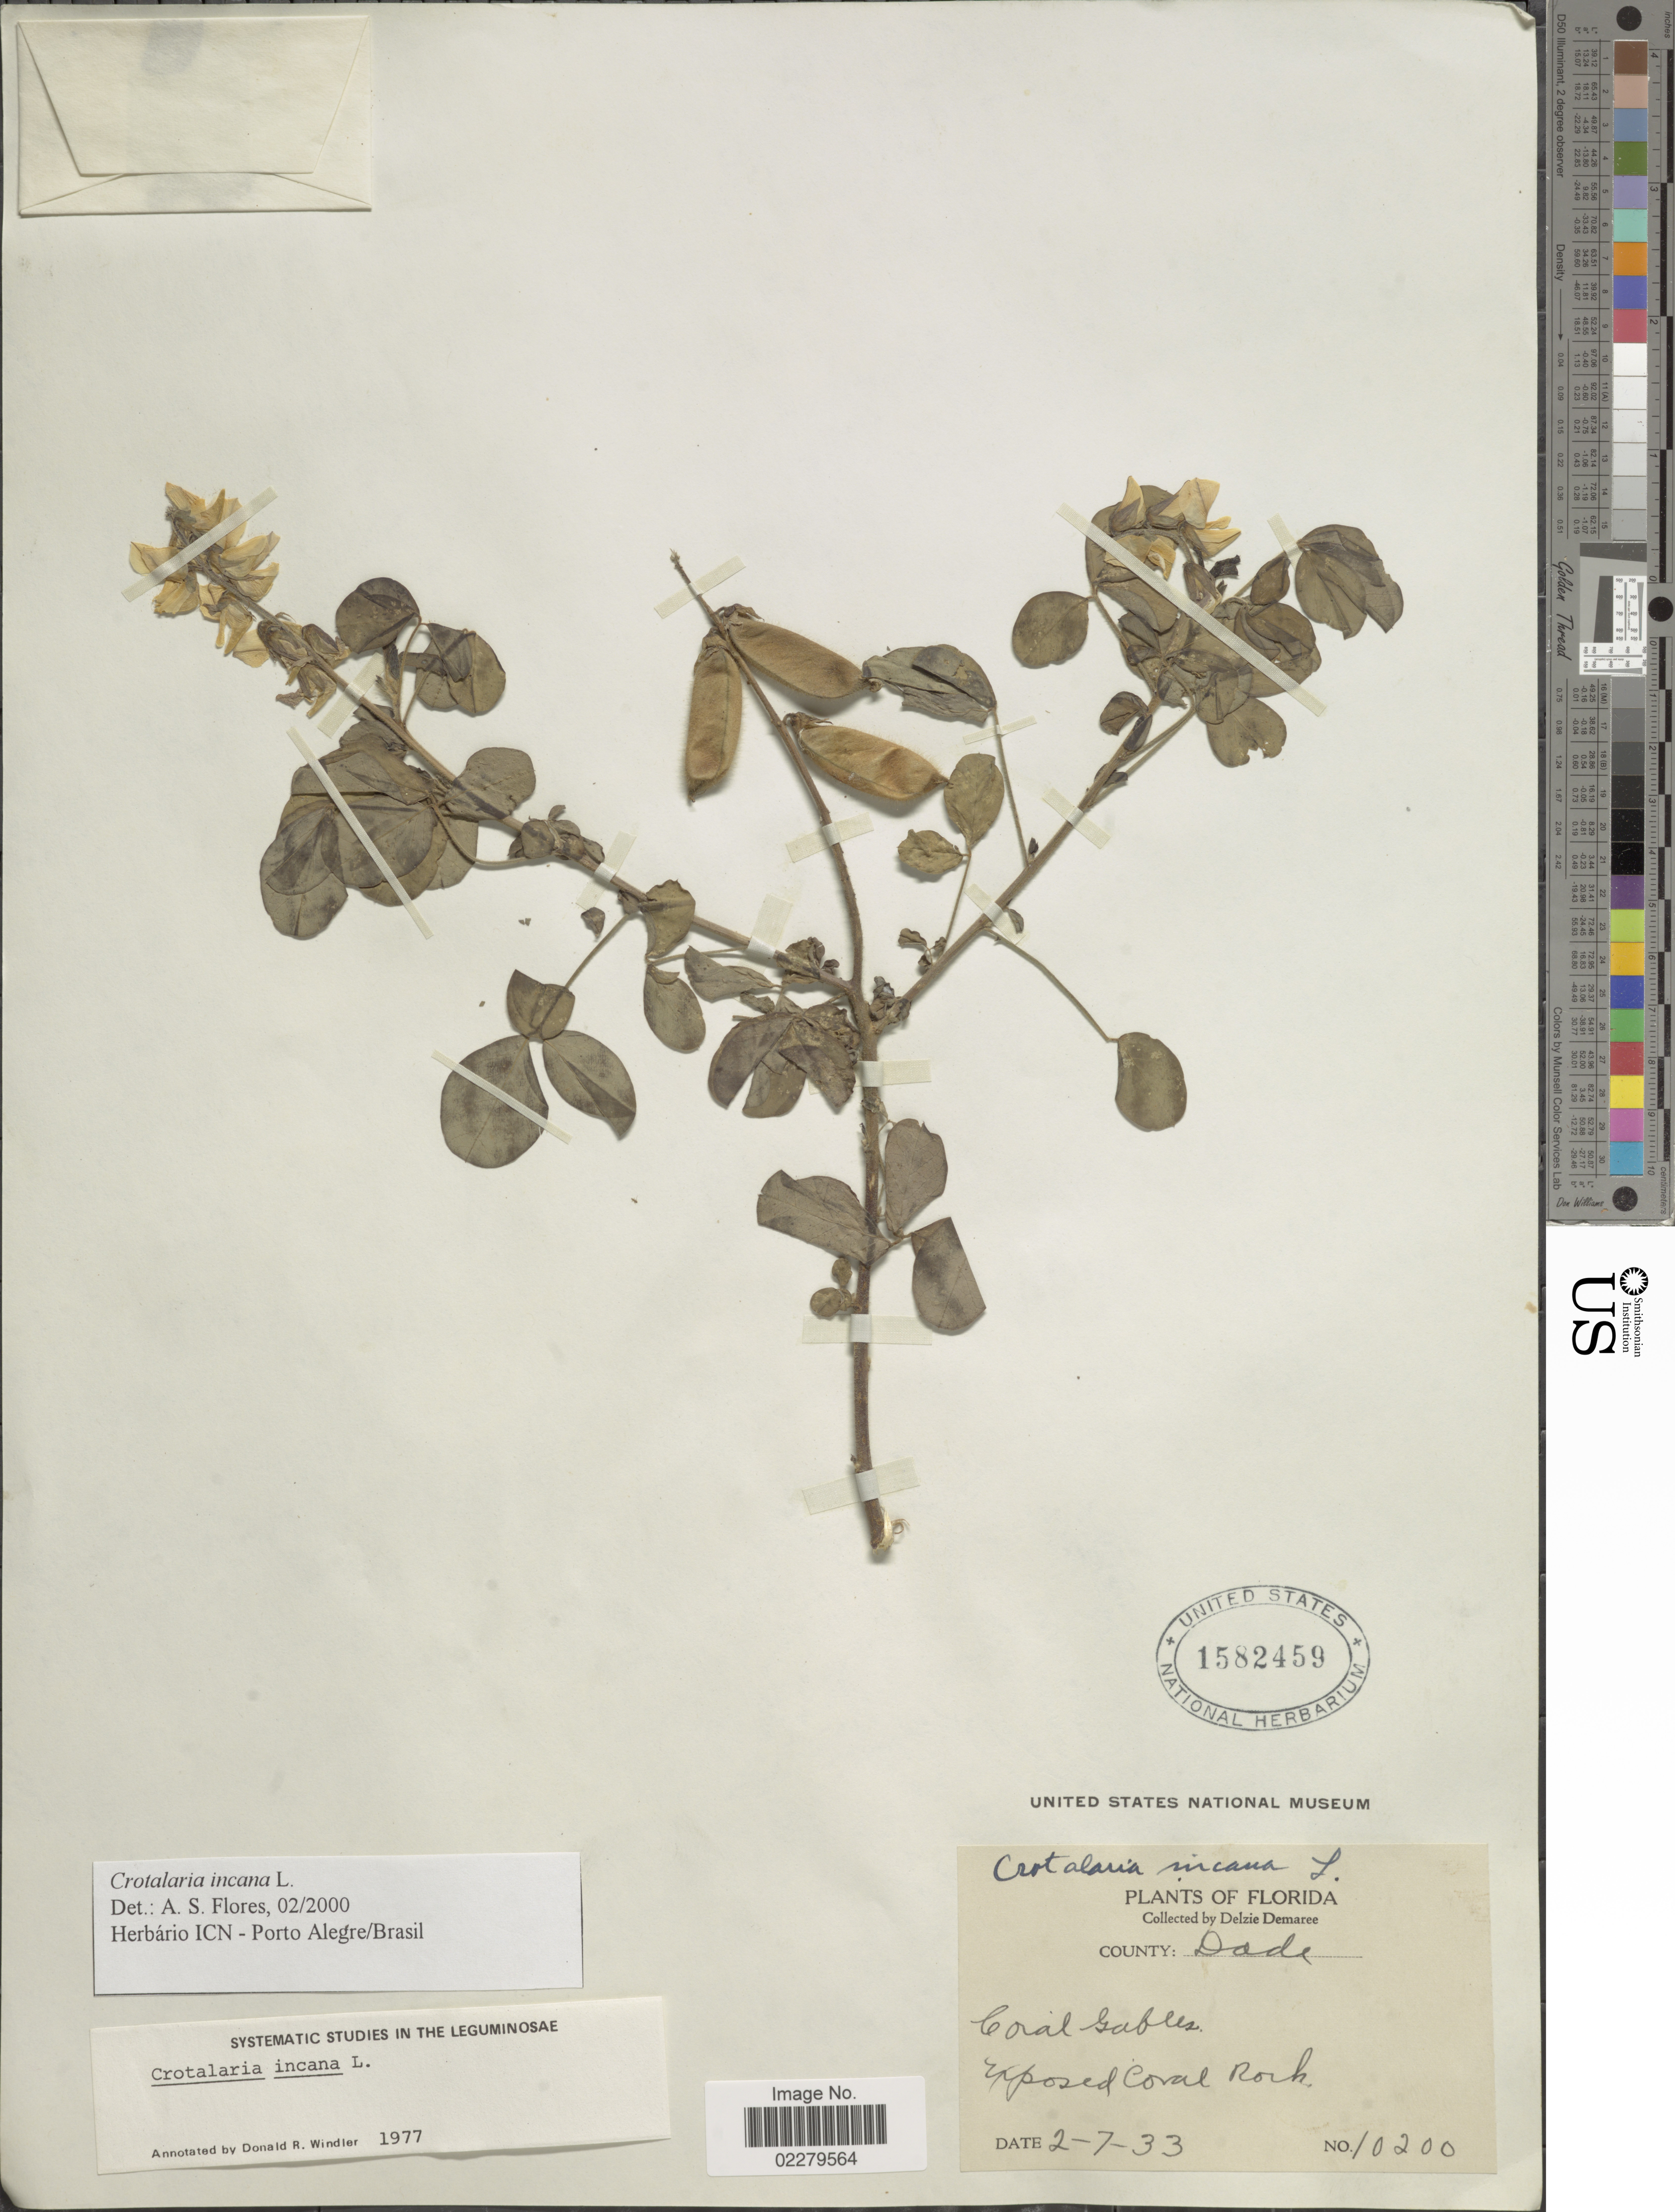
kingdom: Plantae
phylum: Tracheophyta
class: Magnoliopsida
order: Fabales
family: Fabaceae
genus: Crotalaria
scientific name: Crotalaria incana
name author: L.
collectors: D. Demaree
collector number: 10200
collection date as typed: Transcribed d/m/y: 2/7/33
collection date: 1933-07-02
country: United States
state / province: Florida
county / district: Dade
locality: County: Dade. Coral Gables. Exposed Coral Rock.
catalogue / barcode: US 1582459